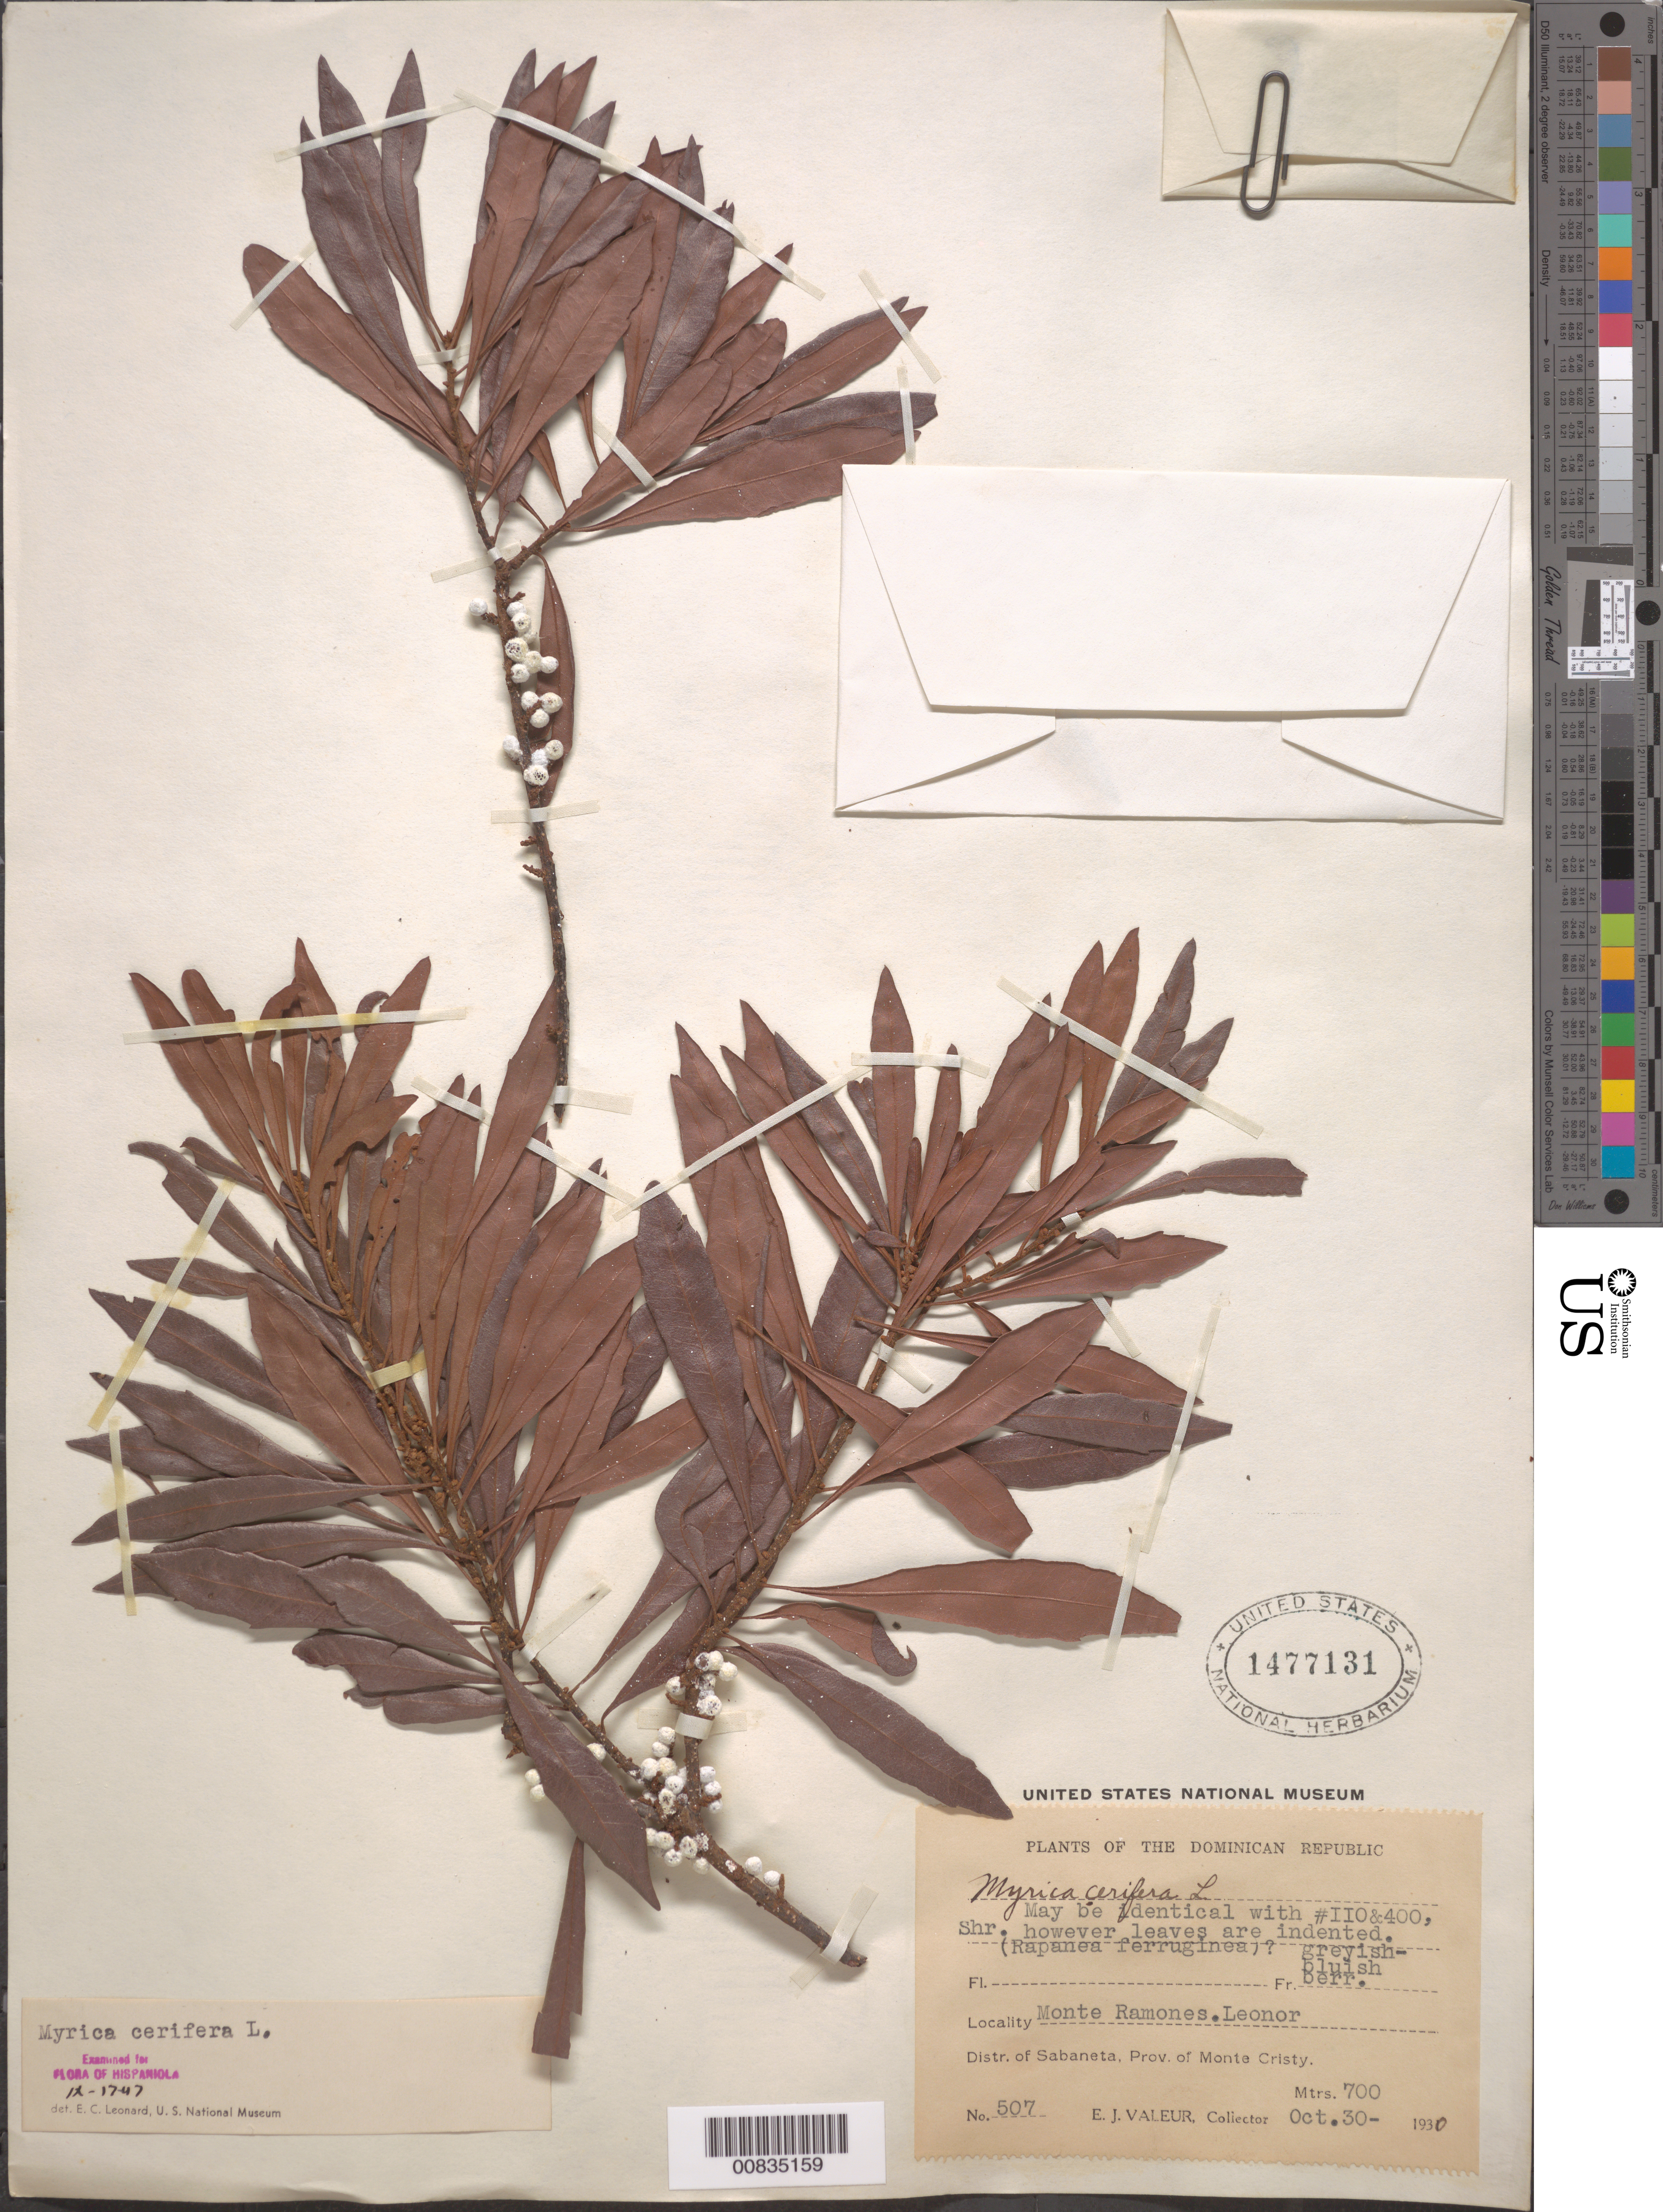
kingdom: Plantae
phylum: Tracheophyta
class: Magnoliopsida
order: Fagales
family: Myricaceae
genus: Morella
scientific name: Morella cerifera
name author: (L.) Small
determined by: Strong, M. T., (US), Smithsonian Institution - National Museum of Natural History (UNITED STATES)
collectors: E. Valeur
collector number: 507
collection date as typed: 30 Oct 1930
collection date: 1930-10-30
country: Dominican Republic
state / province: Monte Cristi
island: Hispaniola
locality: Monte Ramones. Leonor. Distr. of Sabaneta.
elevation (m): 700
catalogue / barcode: US 1477131